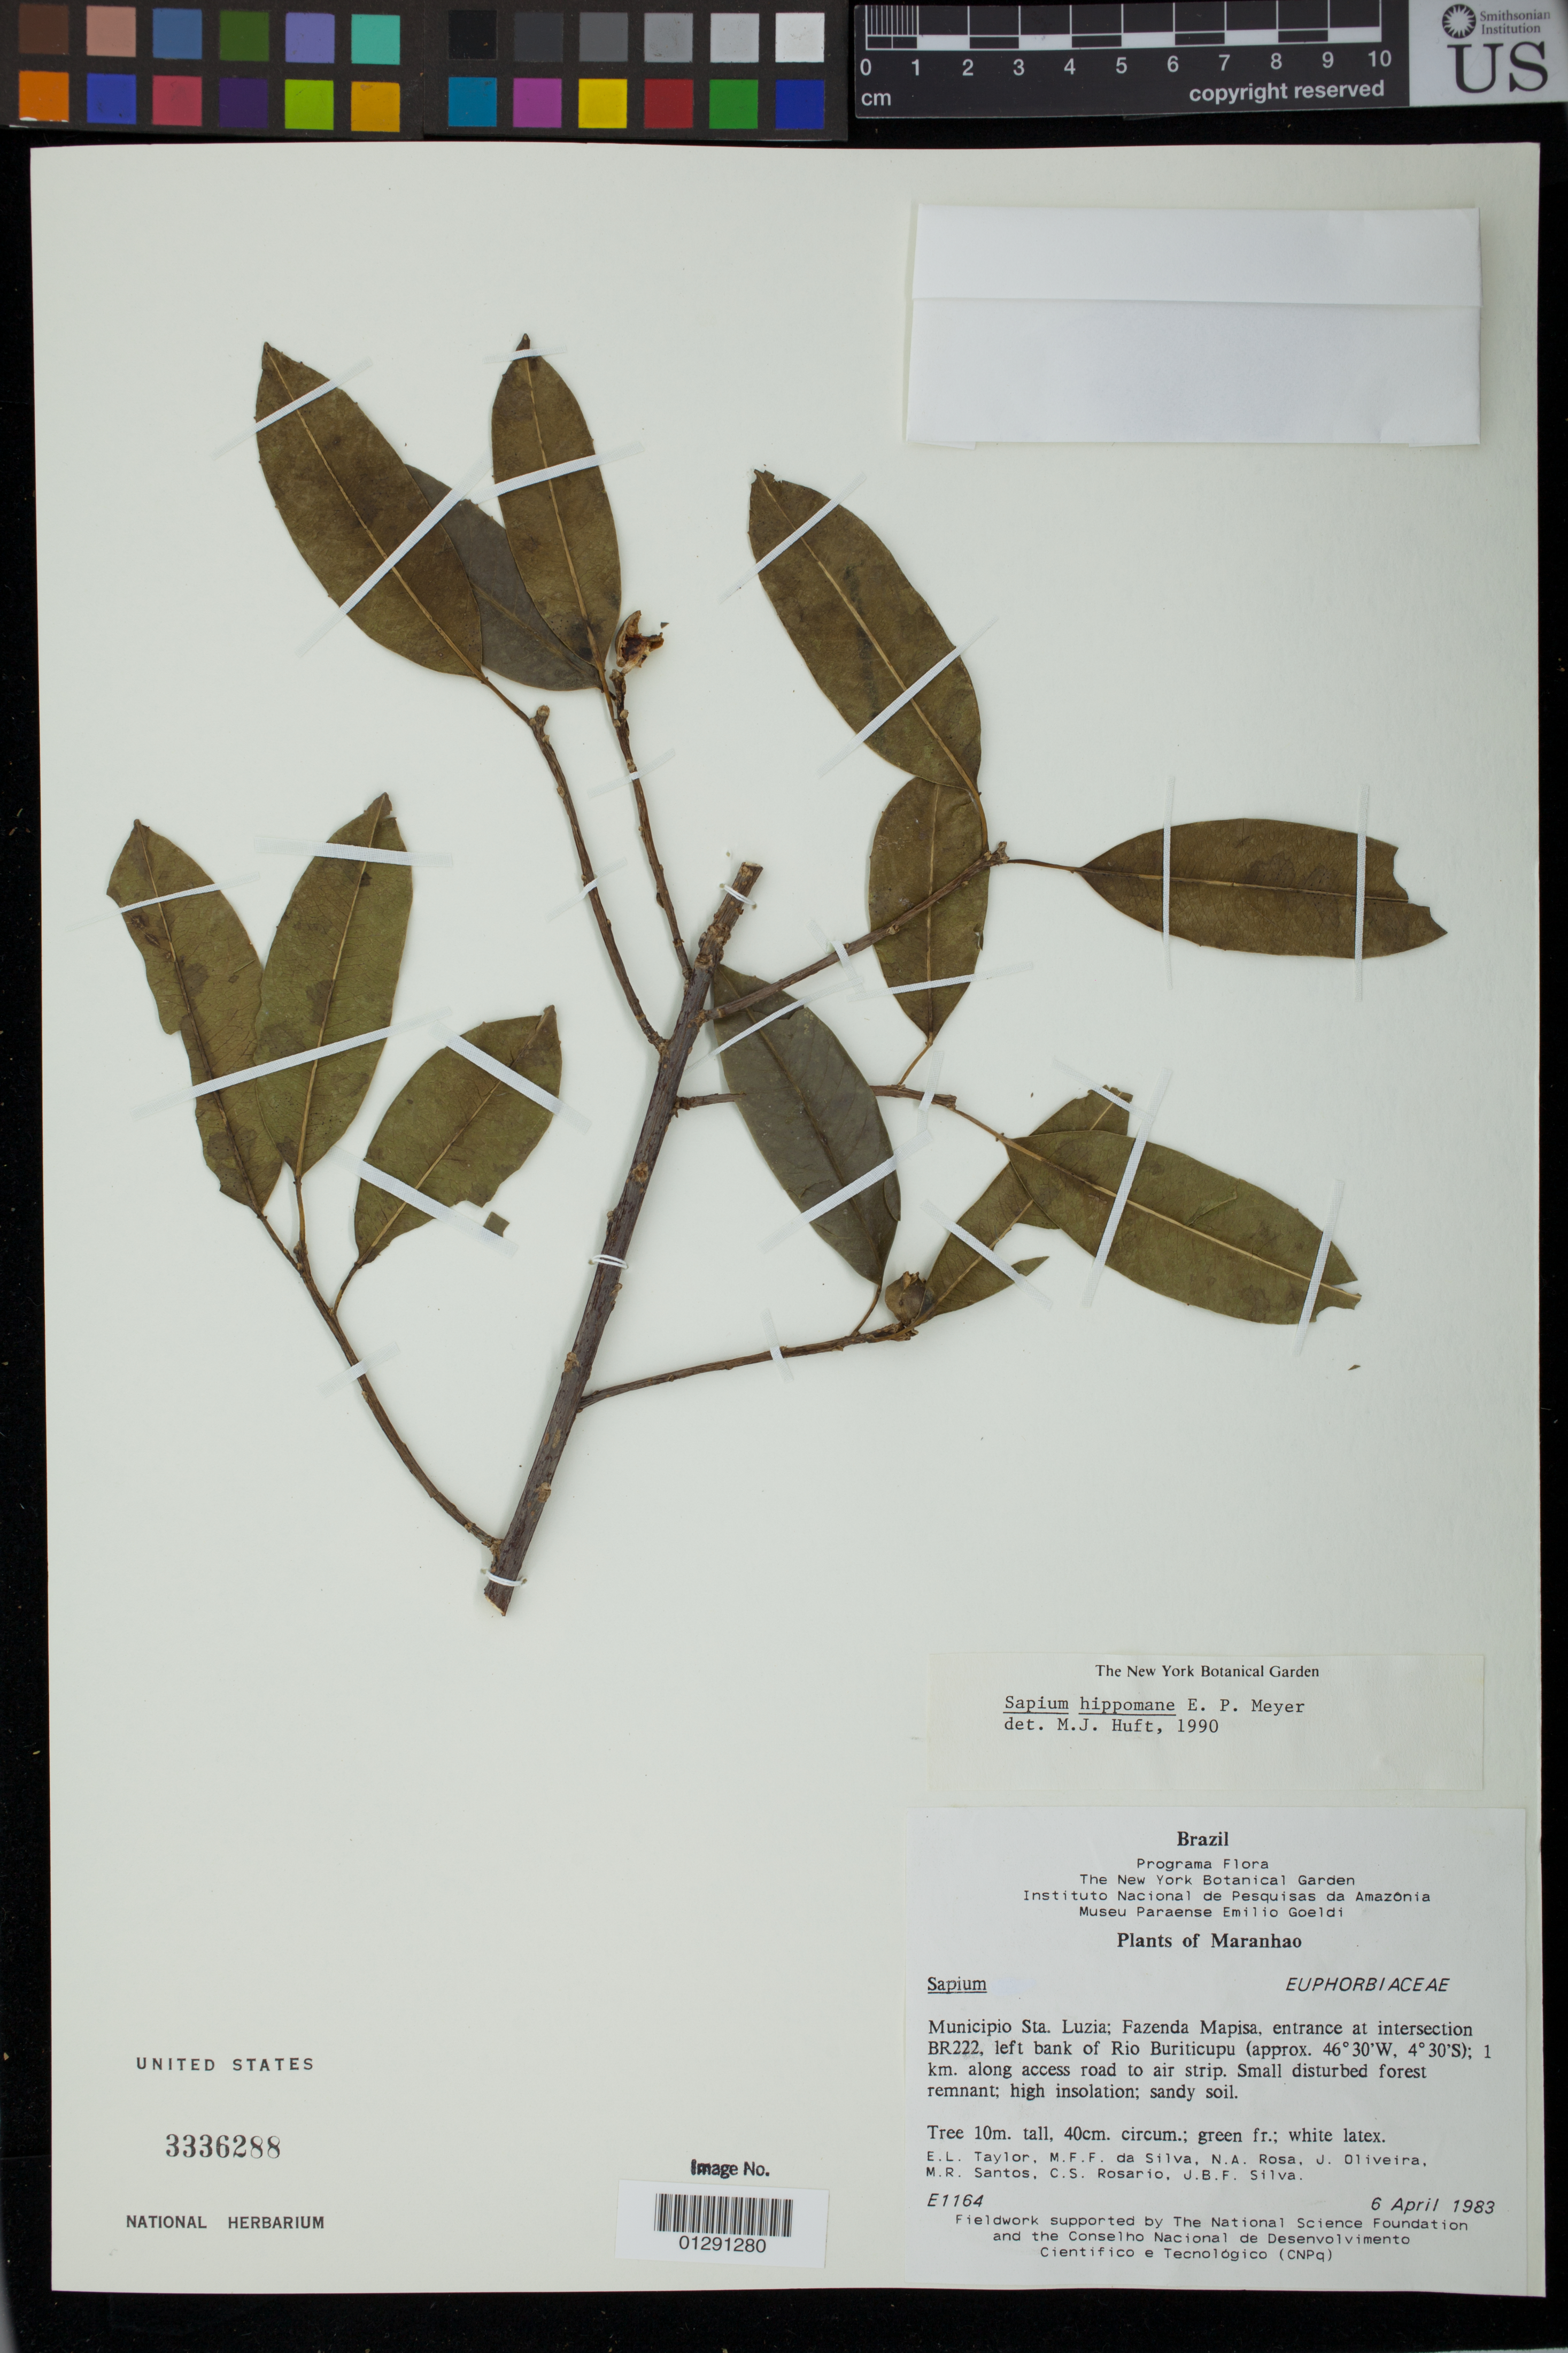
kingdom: Plantae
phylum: Tracheophyta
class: Magnoliopsida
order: Malpighiales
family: Euphorbiaceae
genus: Sapium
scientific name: Sapium glandulatum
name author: (Vell.) Pax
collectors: E. L. G. Taylor, M. F. F. da Silva, N. A. Rosa & J. Oliveira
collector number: E1164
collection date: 1983-04-06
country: Brazil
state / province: Maranhao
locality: Municipio Sta. Luzia: Fazenda Mapisa. entrance at intersection BR222, left bank of Rio Buriticupu 1km along access road to air strip.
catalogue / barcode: US 3336288